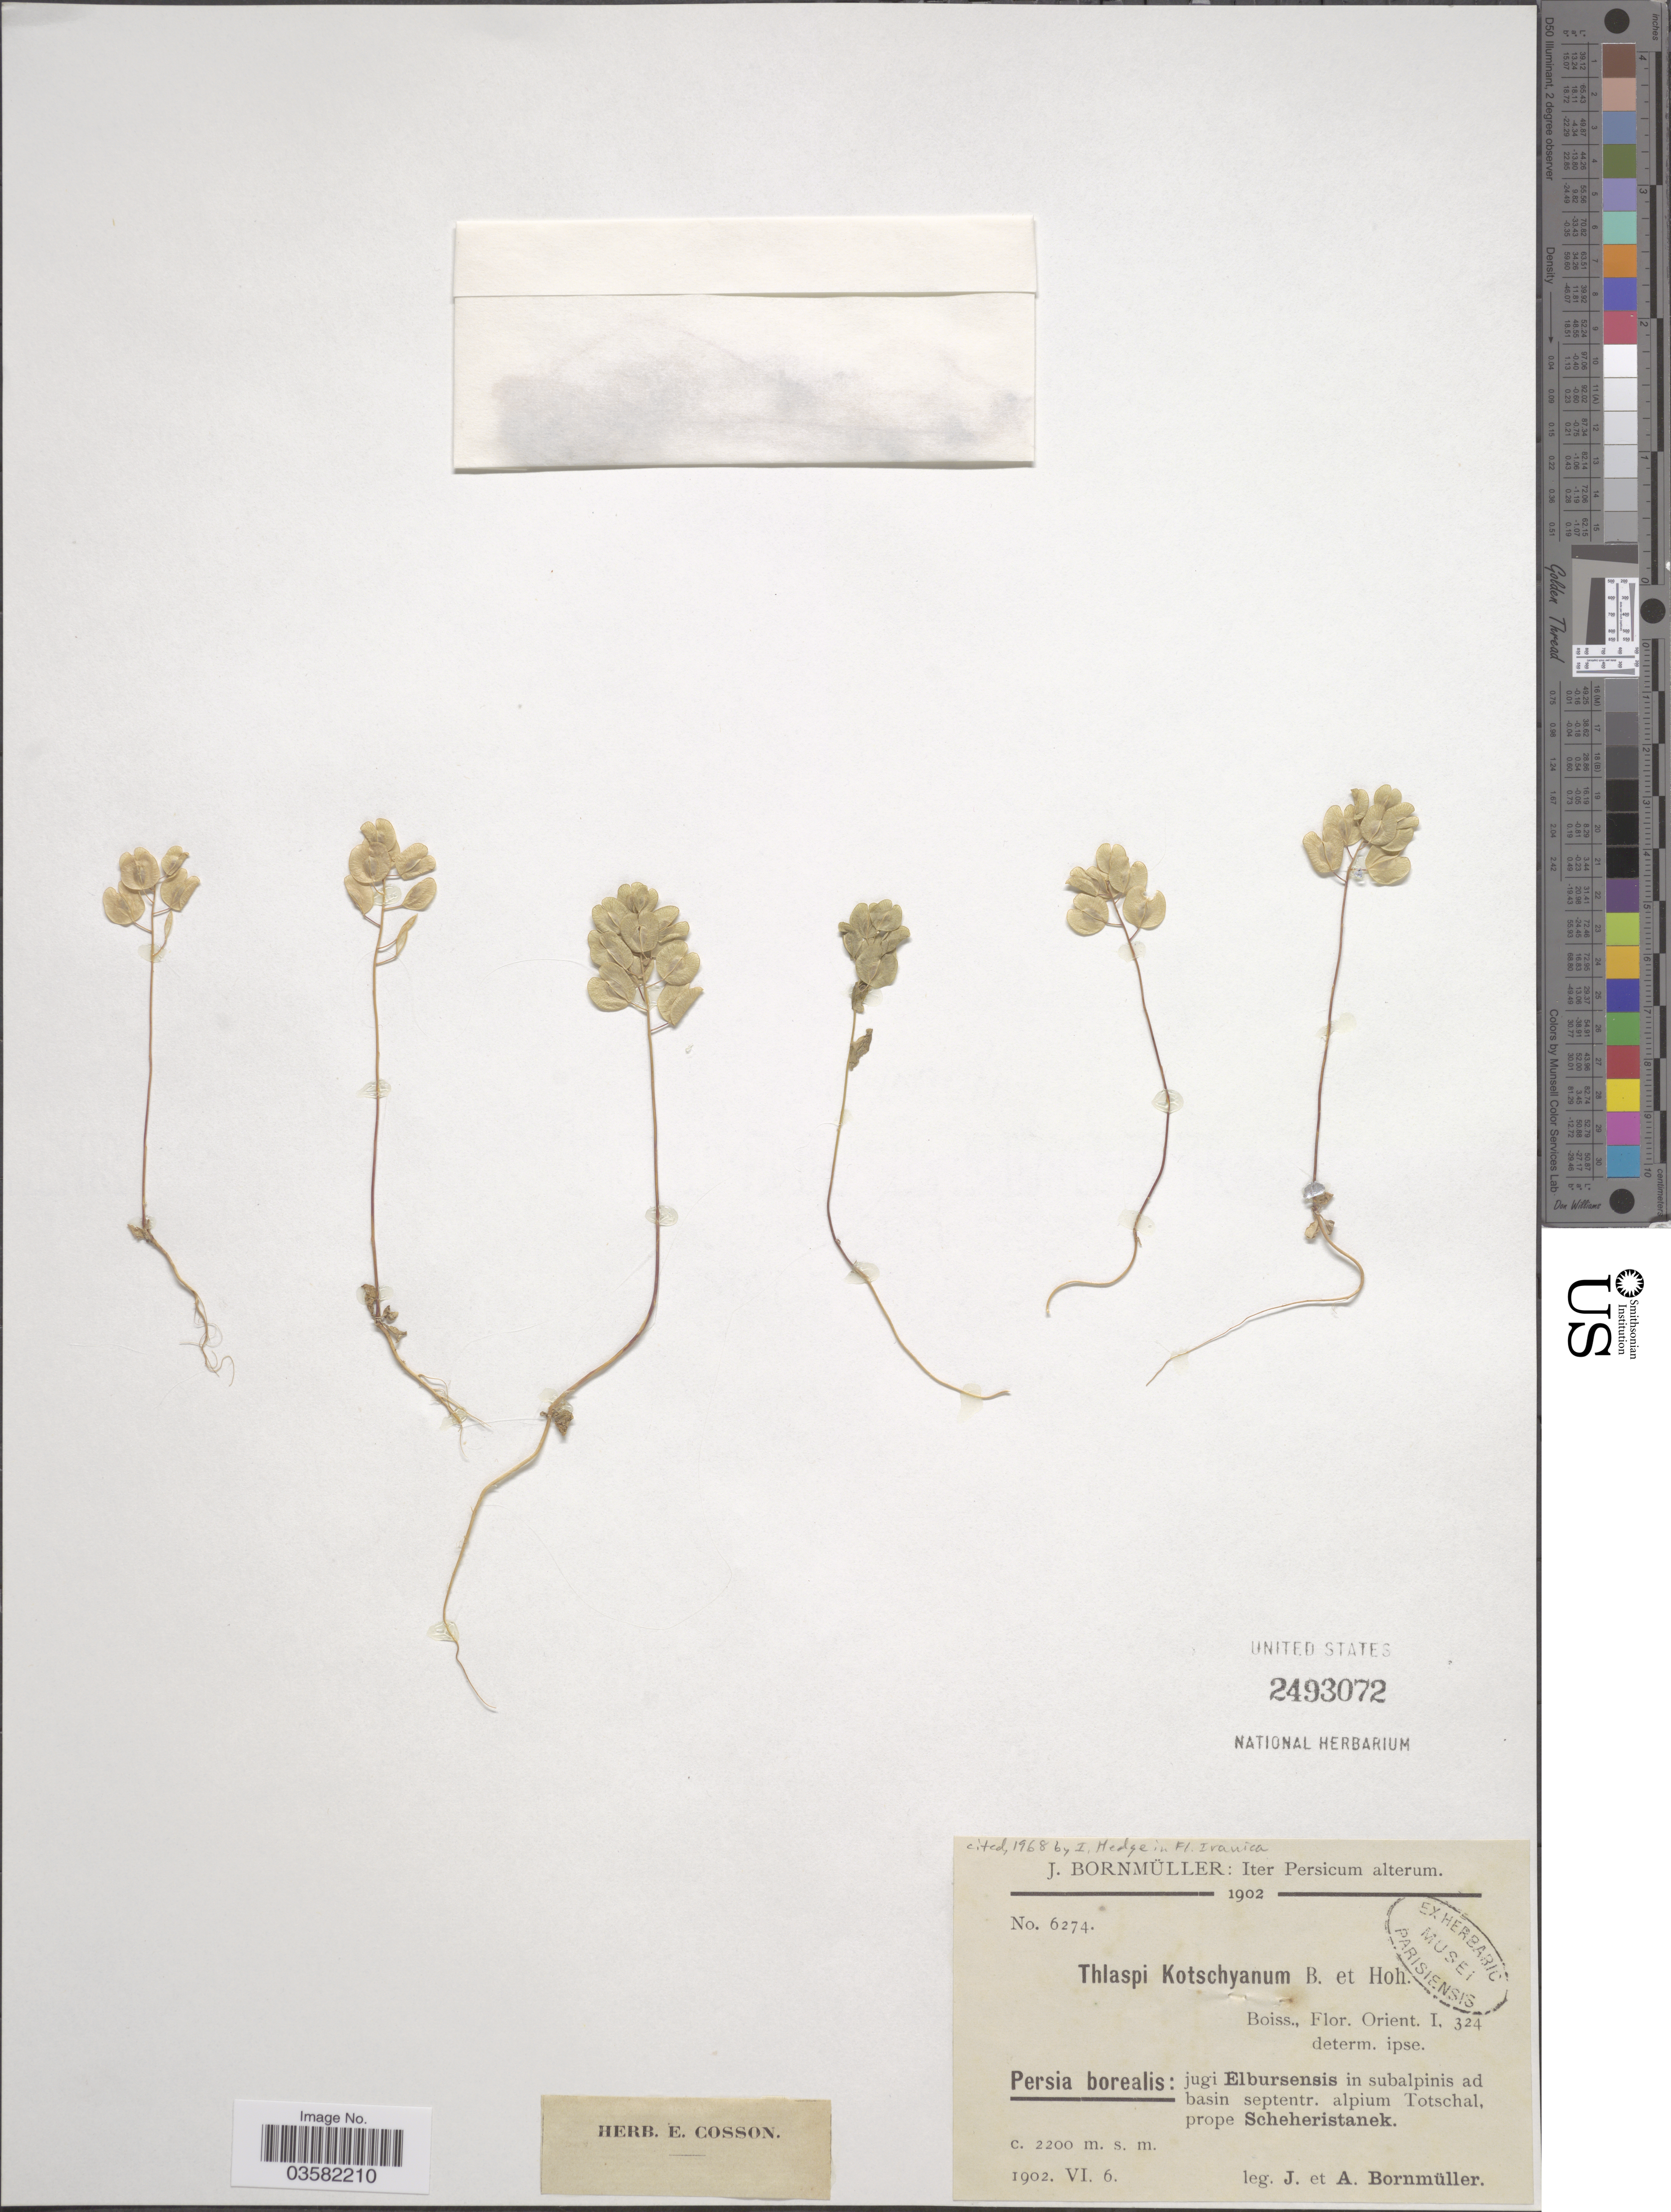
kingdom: Plantae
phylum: Tracheophyta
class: Magnoliopsida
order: Brassicales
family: Brassicaceae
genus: Thlaspi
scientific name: Thlaspi kotschyanum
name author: Boiss. & Hohen.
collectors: J. Bornmüller & A. Bornmüller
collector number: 6274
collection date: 1902-06-06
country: Iran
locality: Persia borealis: jugi Elbursensis in subalpinis ad basin septentr. alpium Totschal, prope Scheheristanek.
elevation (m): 2200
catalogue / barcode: US 2493072